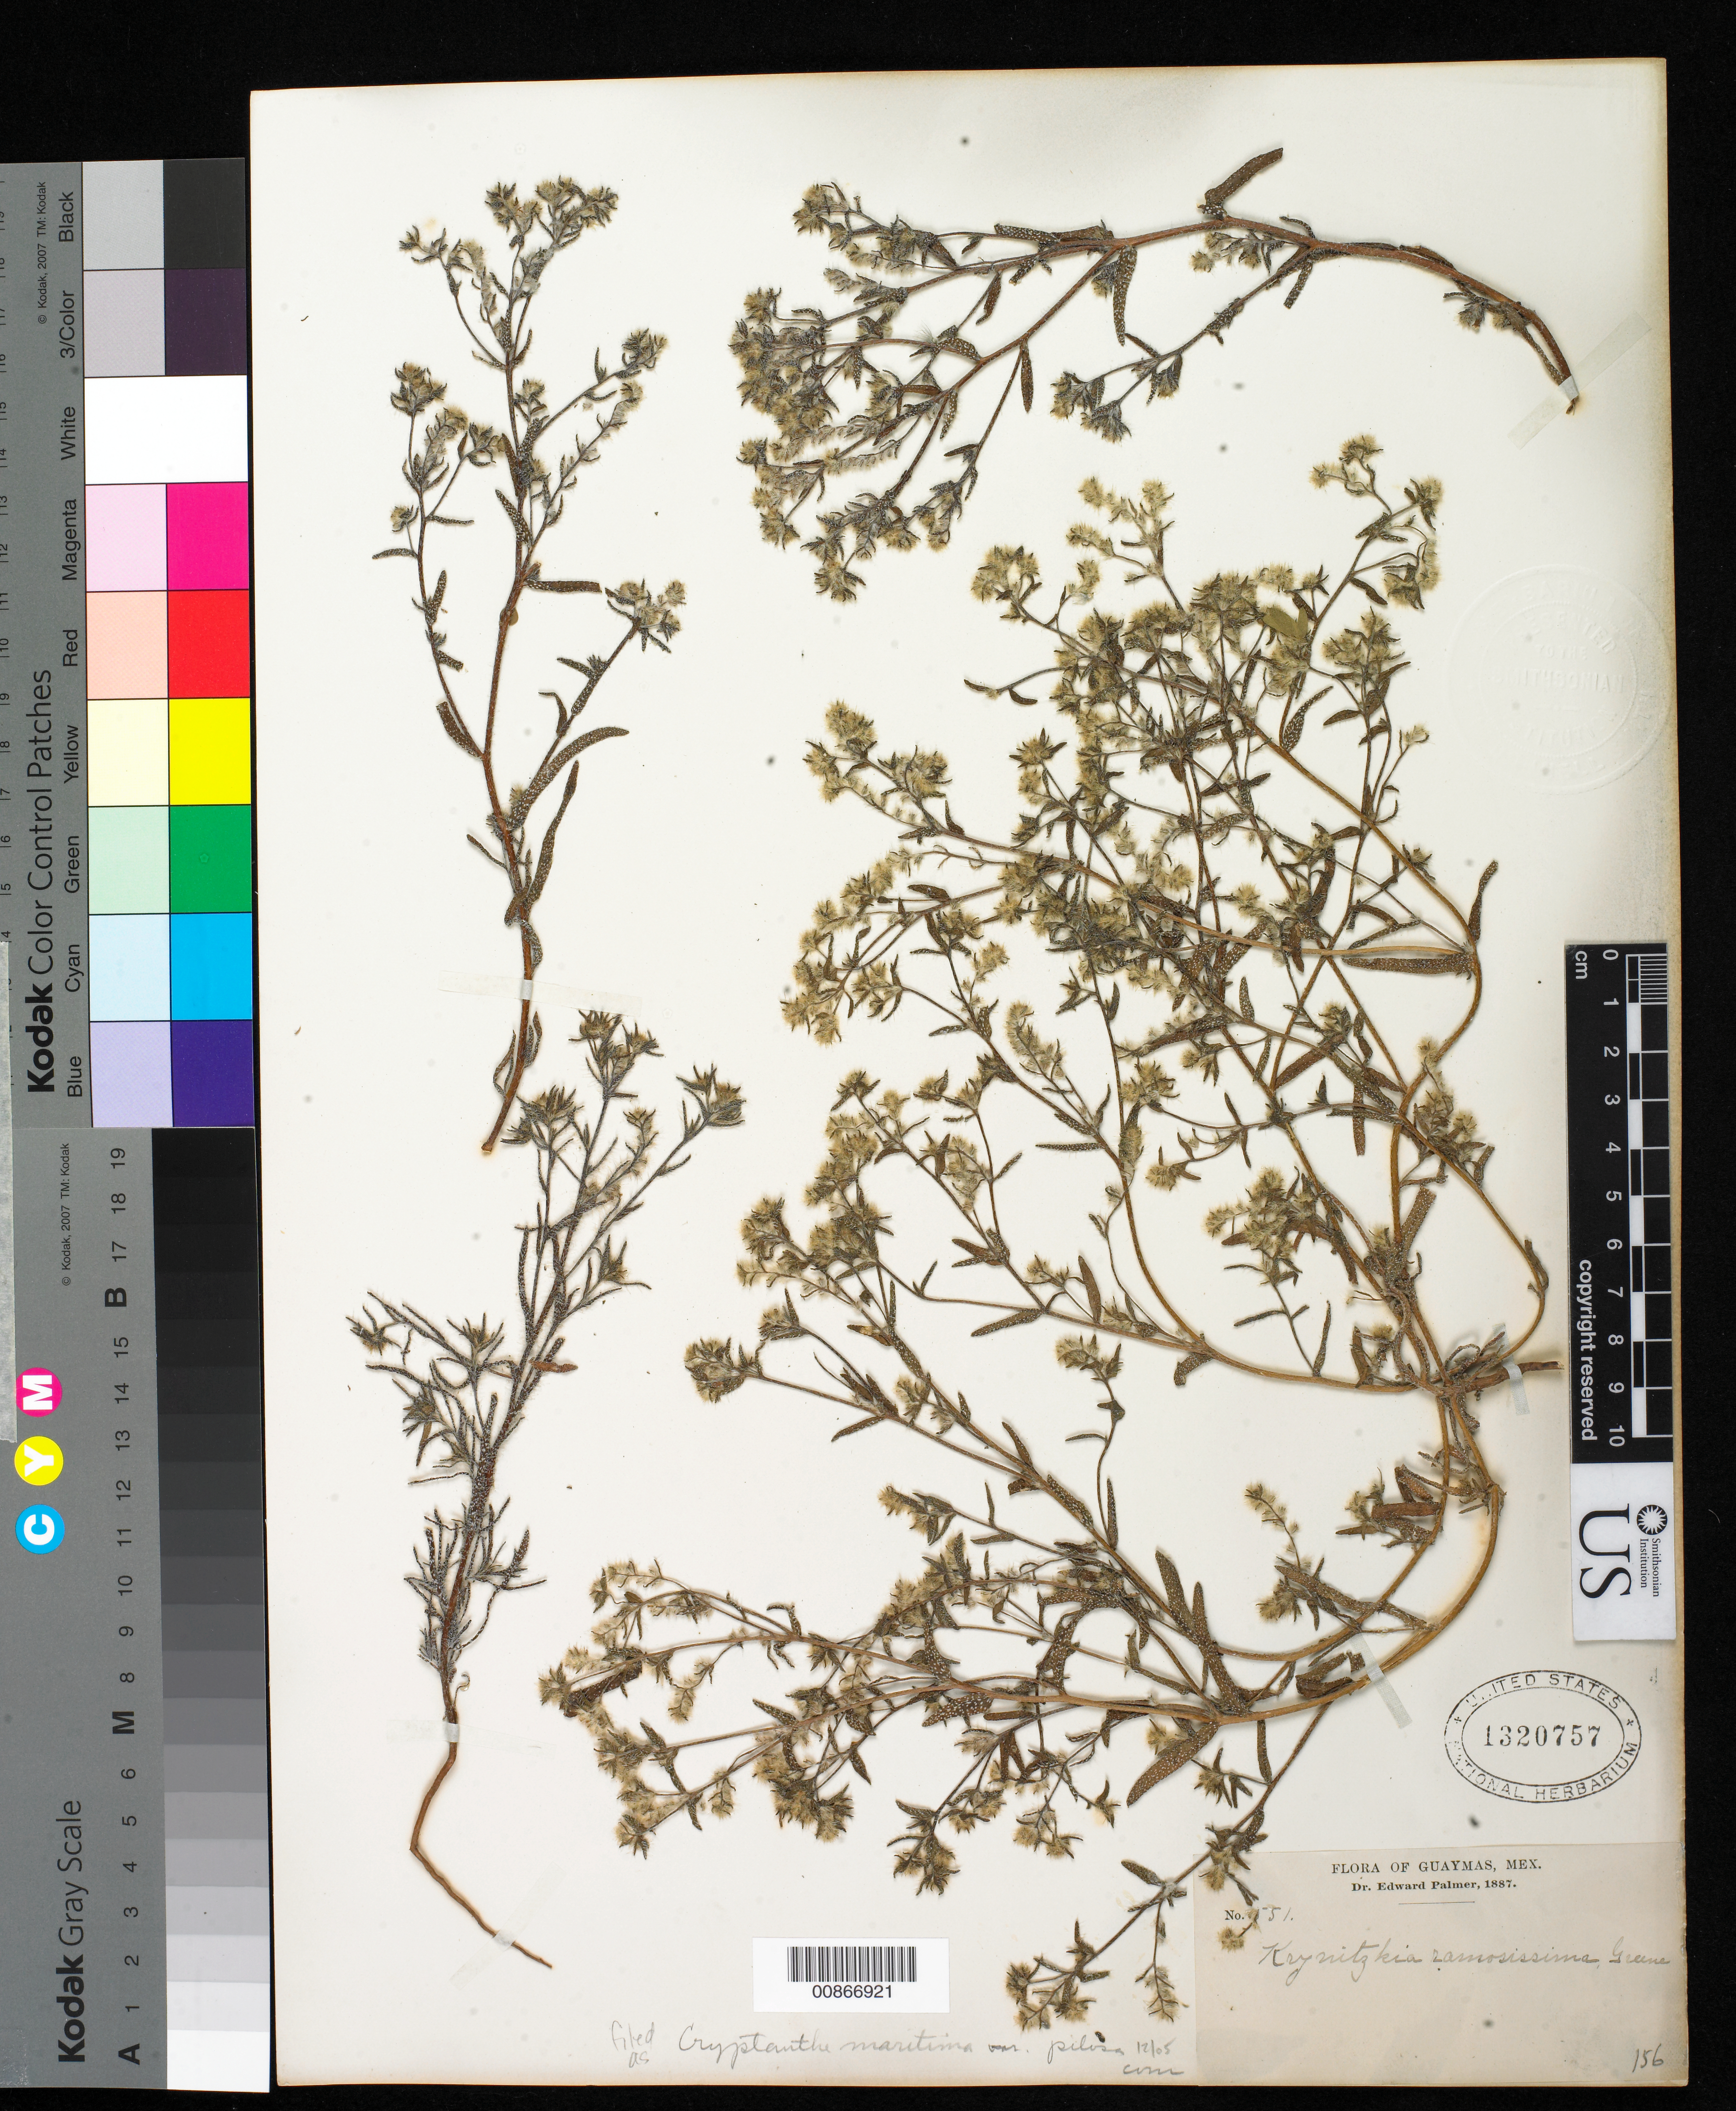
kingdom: Plantae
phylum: Tracheophyta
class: Magnoliopsida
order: Boraginales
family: Boraginaceae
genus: Cryptantha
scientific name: Cryptantha maritima var. pilosa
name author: I.M. Johnst.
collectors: E. Palmer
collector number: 551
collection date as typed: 1887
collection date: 1887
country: Mexico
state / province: Sonora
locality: Guaymas, Sonora.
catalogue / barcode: US 1320757